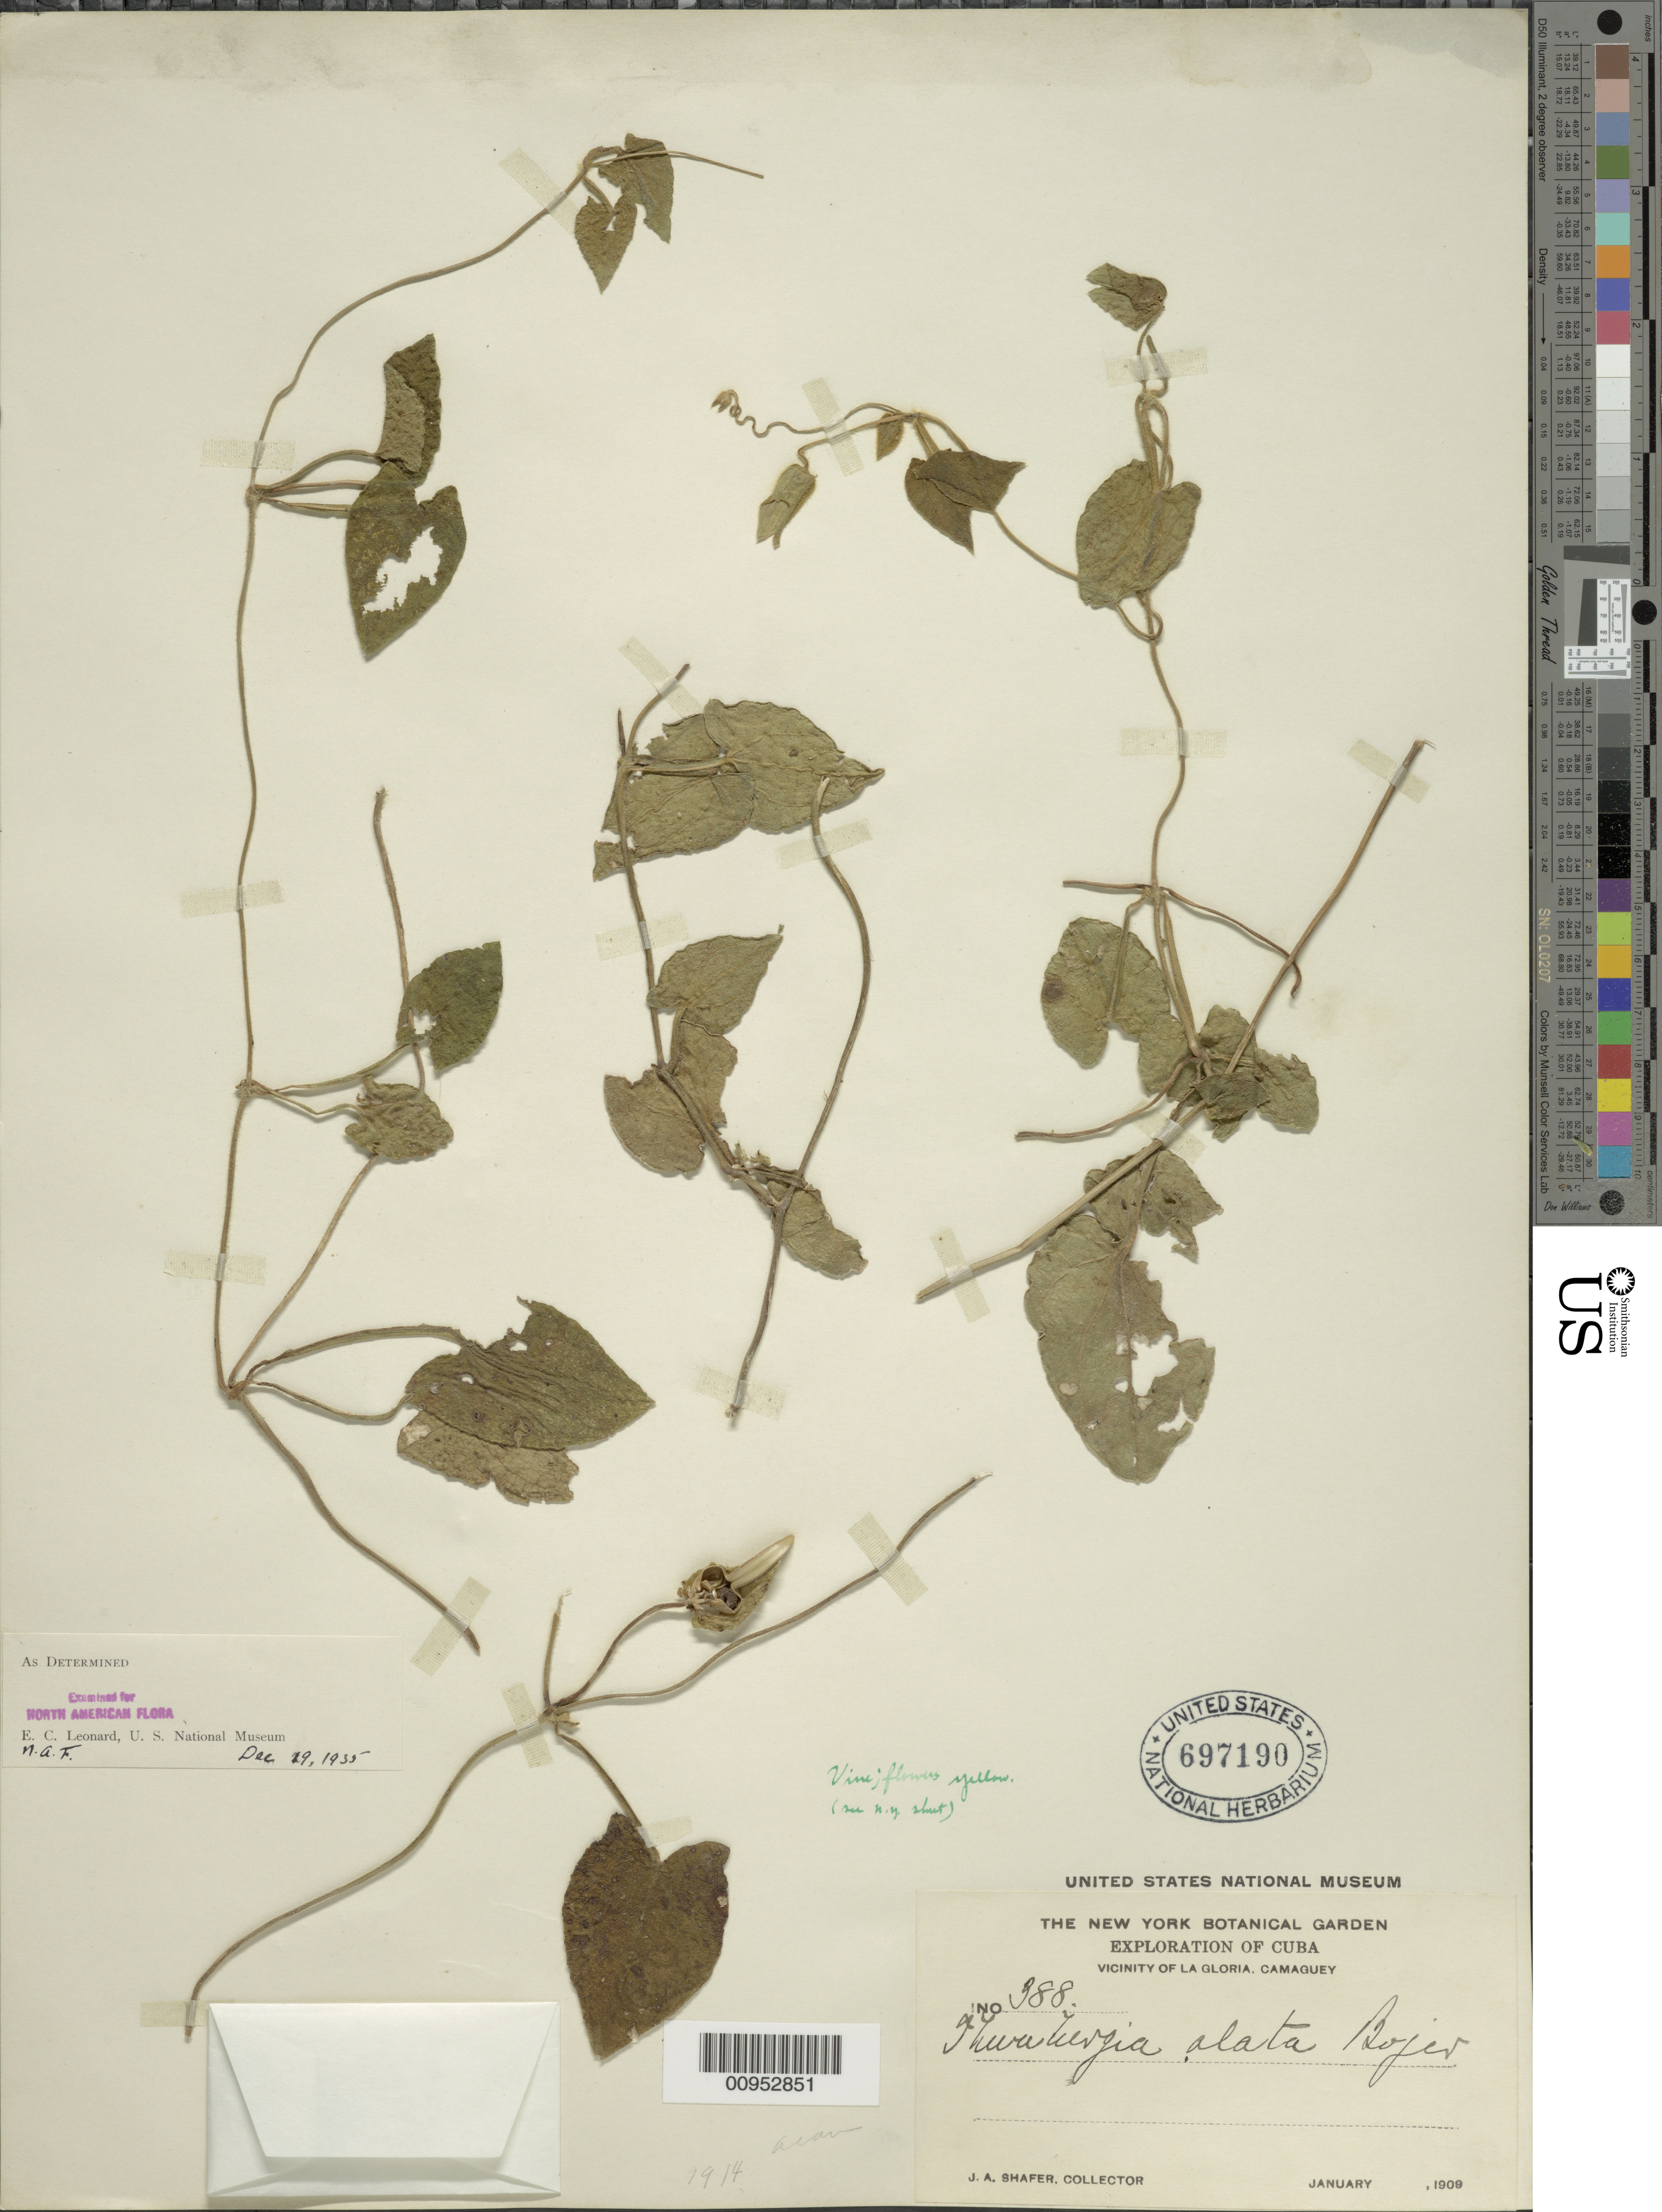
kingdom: Plantae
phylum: Tracheophyta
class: Magnoliopsida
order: Lamiales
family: Acanthaceae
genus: Thunbergia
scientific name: Thunbergia alata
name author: Bojer ex Sims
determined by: Leonard, Emery C., (US)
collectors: J. A. Shafer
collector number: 388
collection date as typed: Jan 1909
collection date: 1909-01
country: Cuba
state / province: Camagüey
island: Cuba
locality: Vicinity of La Gloria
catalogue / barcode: US 697190